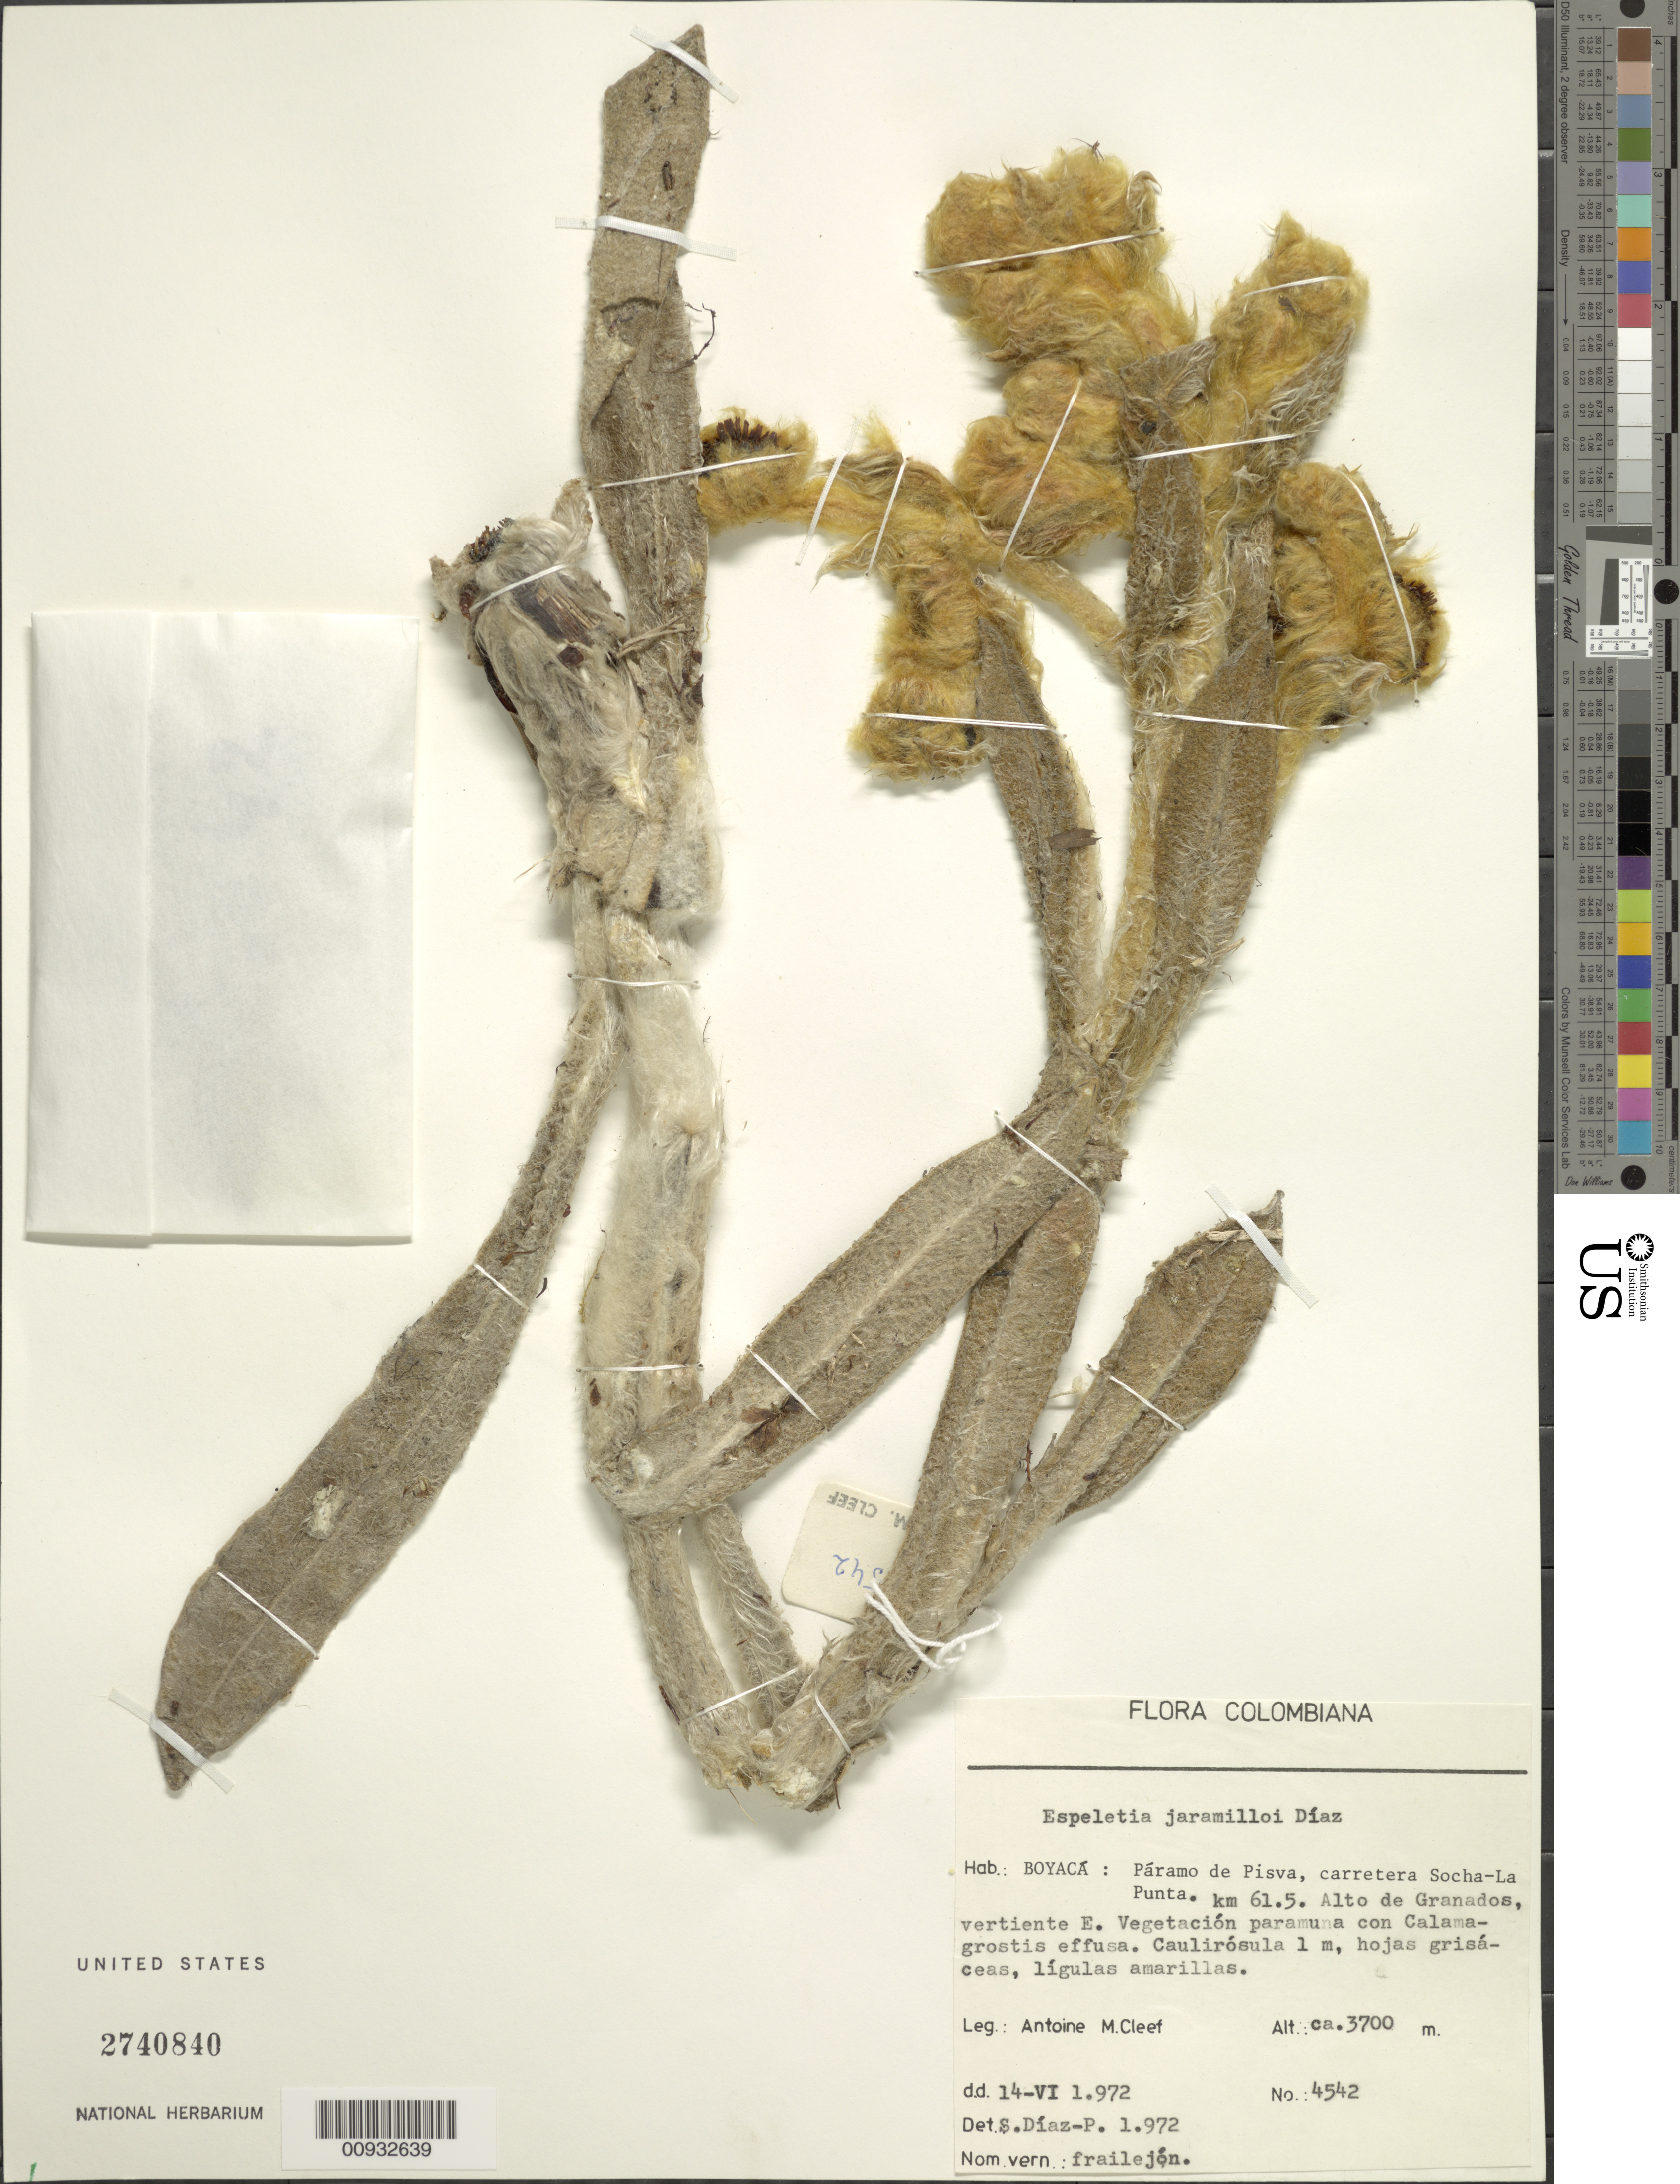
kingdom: Plantae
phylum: Tracheophyta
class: Magnoliopsida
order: Asterales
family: Asteraceae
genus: Espeletia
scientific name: Espeletia jaramilloi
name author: S. Díaz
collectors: A. M. Cleef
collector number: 4542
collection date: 1972-06-14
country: Colombia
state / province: Boyacá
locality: Paramo de Pisva, carretera Socha-La Punta. Km 61.5. Alto de Granados, vertiente E.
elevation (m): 3700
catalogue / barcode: US 2740840